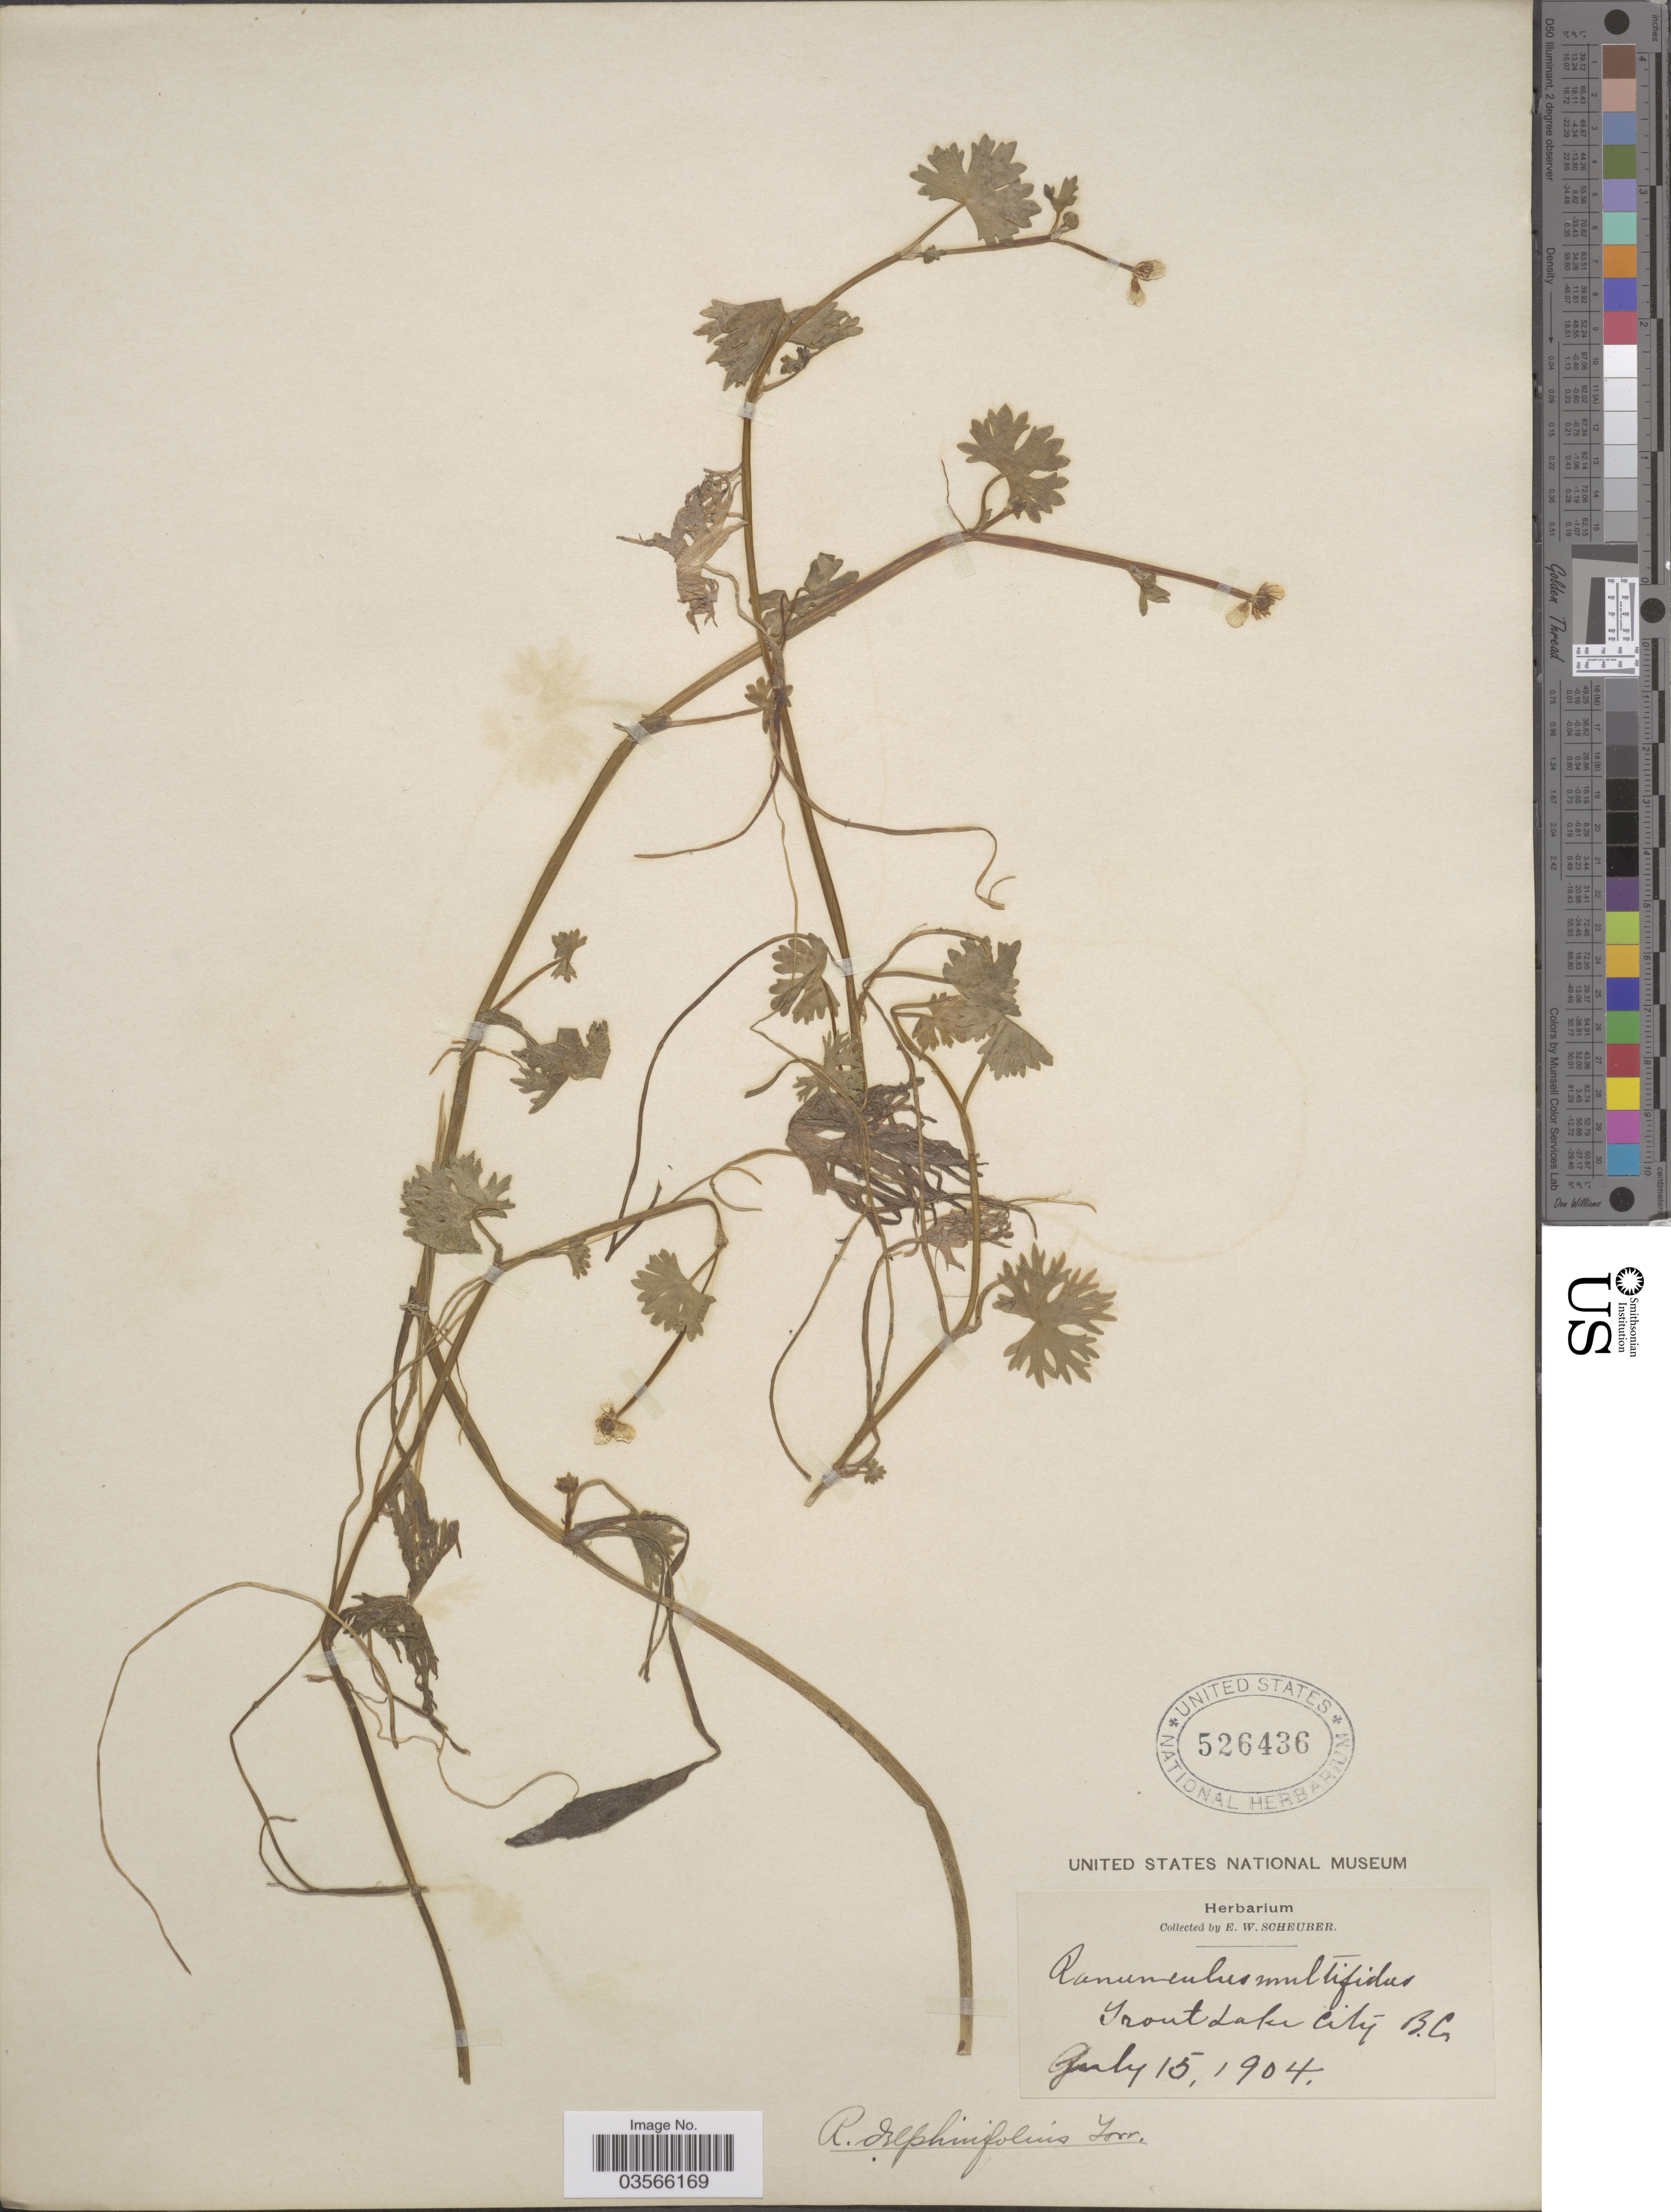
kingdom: Plantae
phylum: Tracheophyta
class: Magnoliopsida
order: Ranunculales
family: Ranunculaceae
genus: Ranunculus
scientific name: Ranunculus flabellaris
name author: Raf.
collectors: E. Scheuber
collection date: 1904-07-15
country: Canada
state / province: British Columbia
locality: Trout Lake City.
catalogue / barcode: US 526436